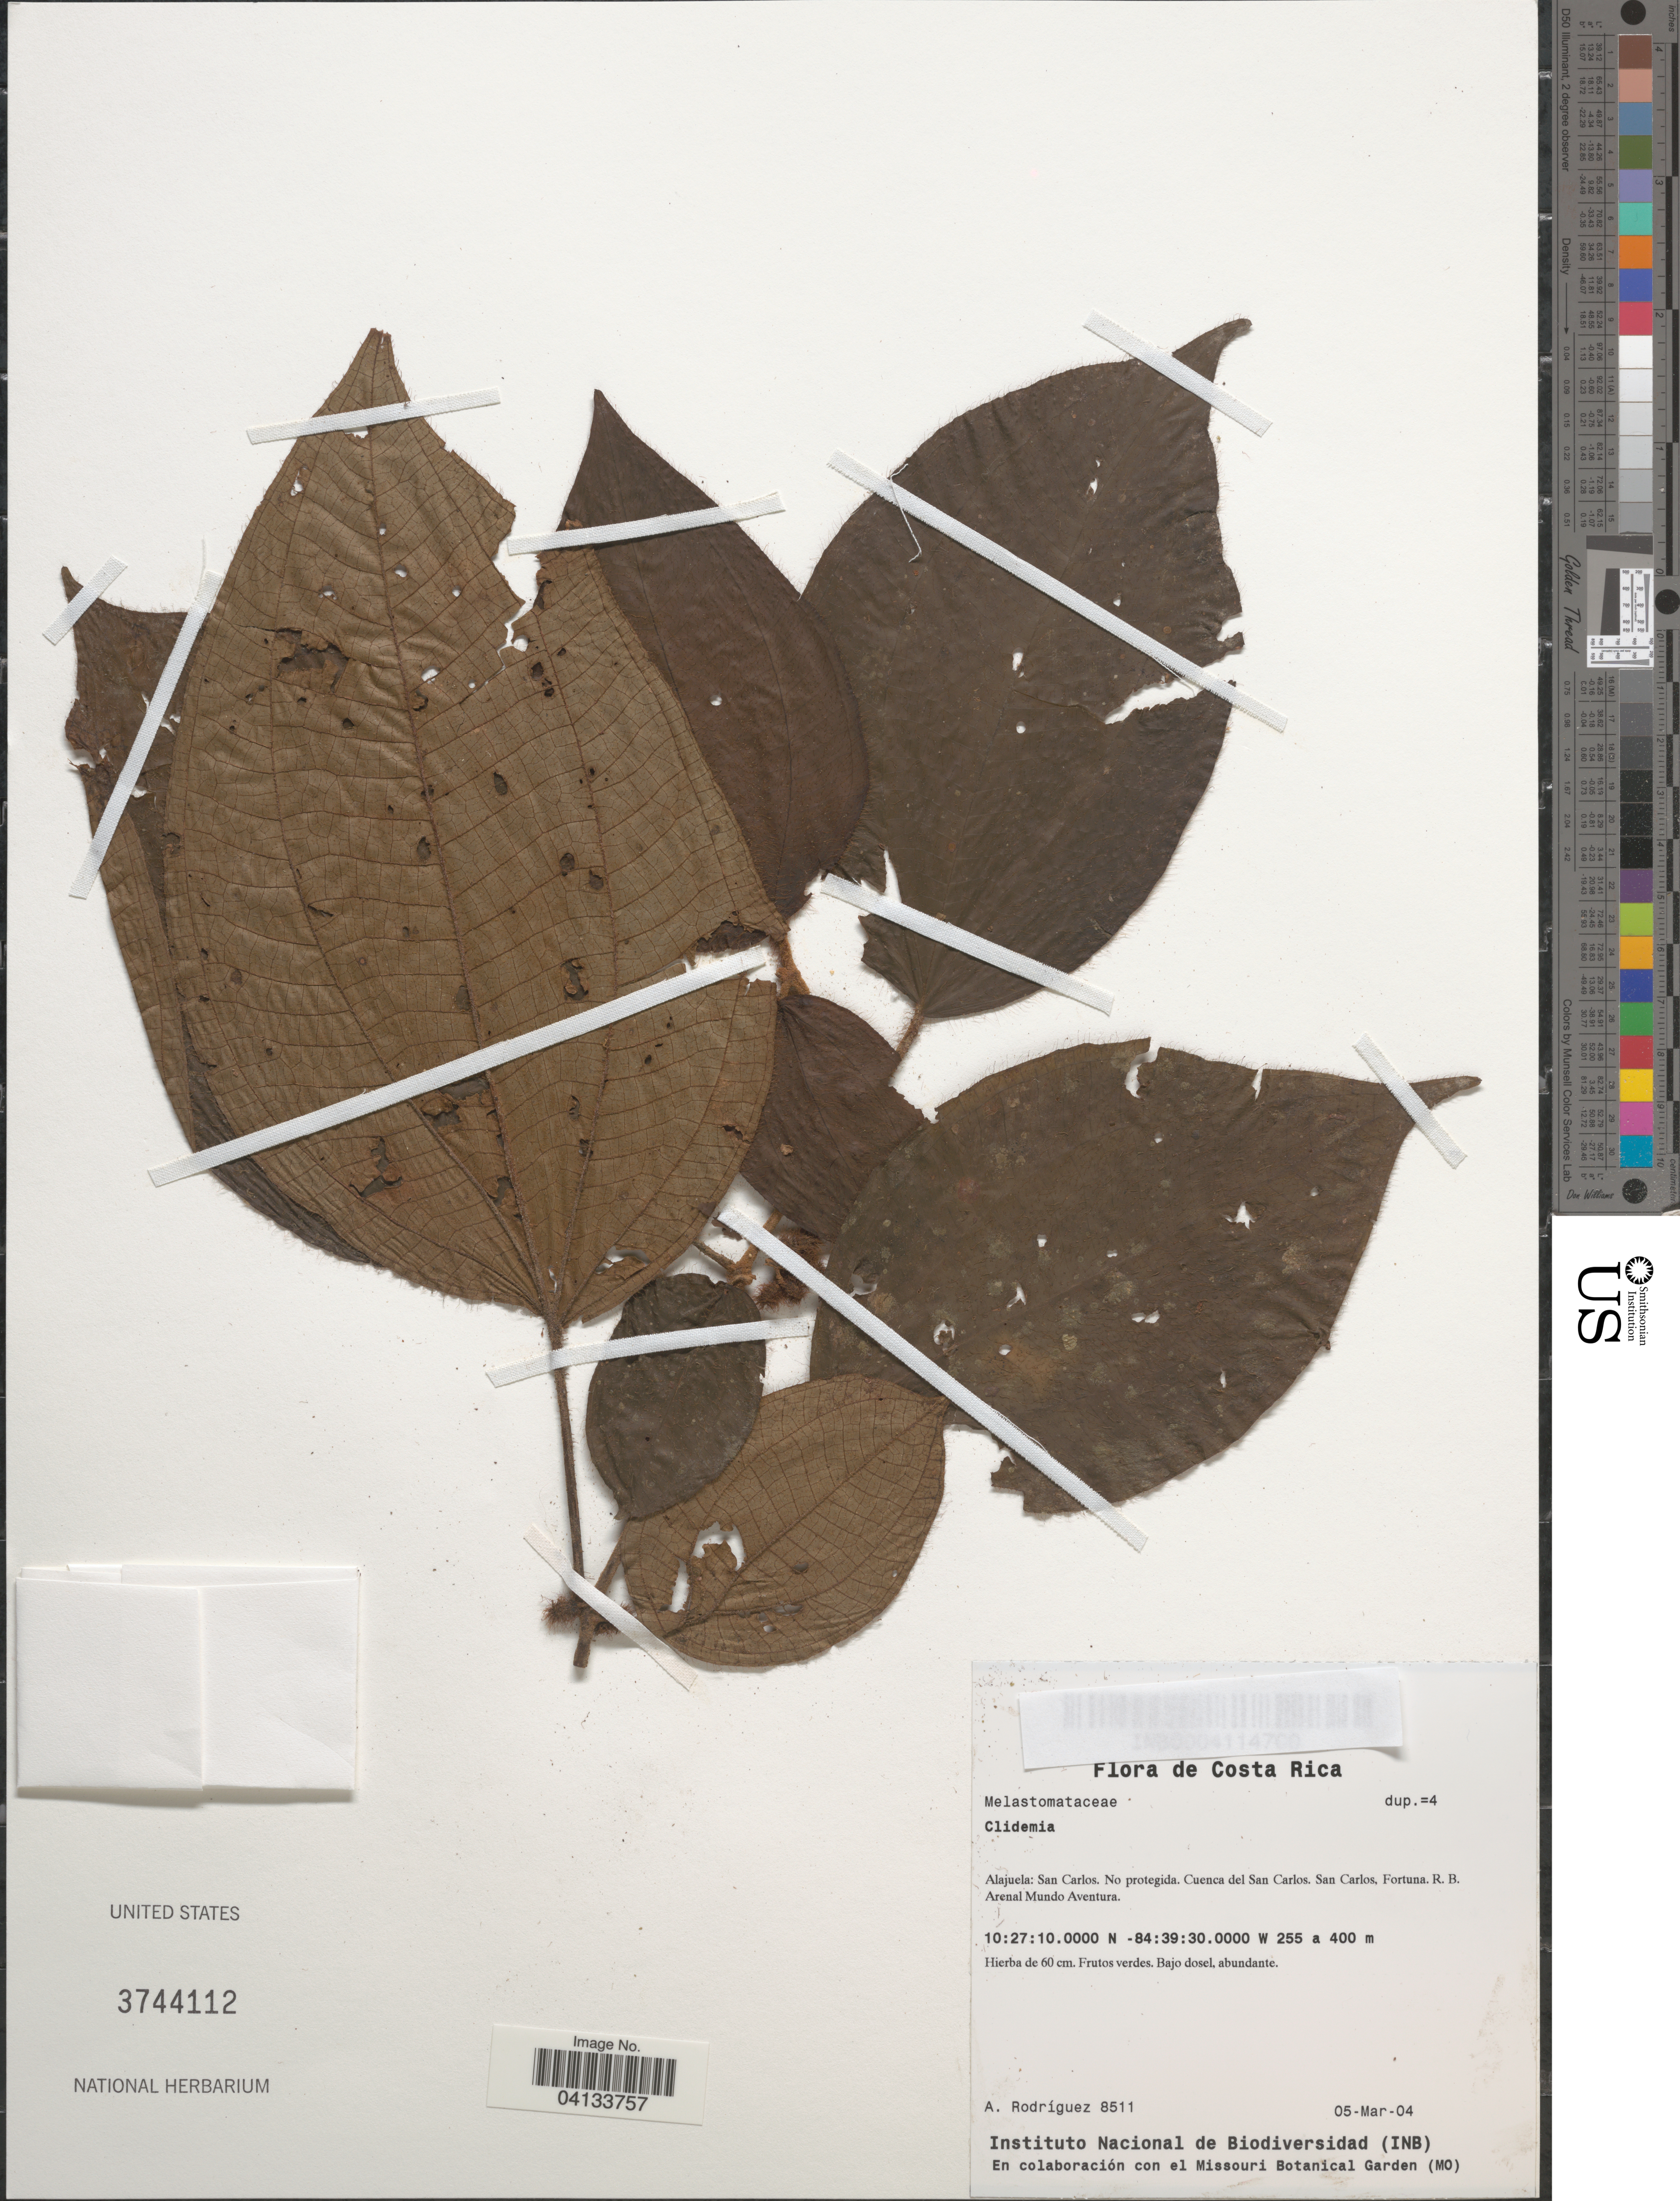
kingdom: Plantae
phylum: Tracheophyta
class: Magnoliopsida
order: Myrtales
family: Melastomataceae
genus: Clidemia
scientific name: Clidemia sp.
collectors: A. Rodríguez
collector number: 8511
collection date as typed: Transcribed d/m/y: 5/3/4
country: Costa Rica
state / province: Alajuela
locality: San Carlos. No protegida. Cuenca del San Carlos. San Carlos, Fortuna. R. B. Arenal Mundo Aventura.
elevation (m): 255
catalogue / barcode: US 3744112